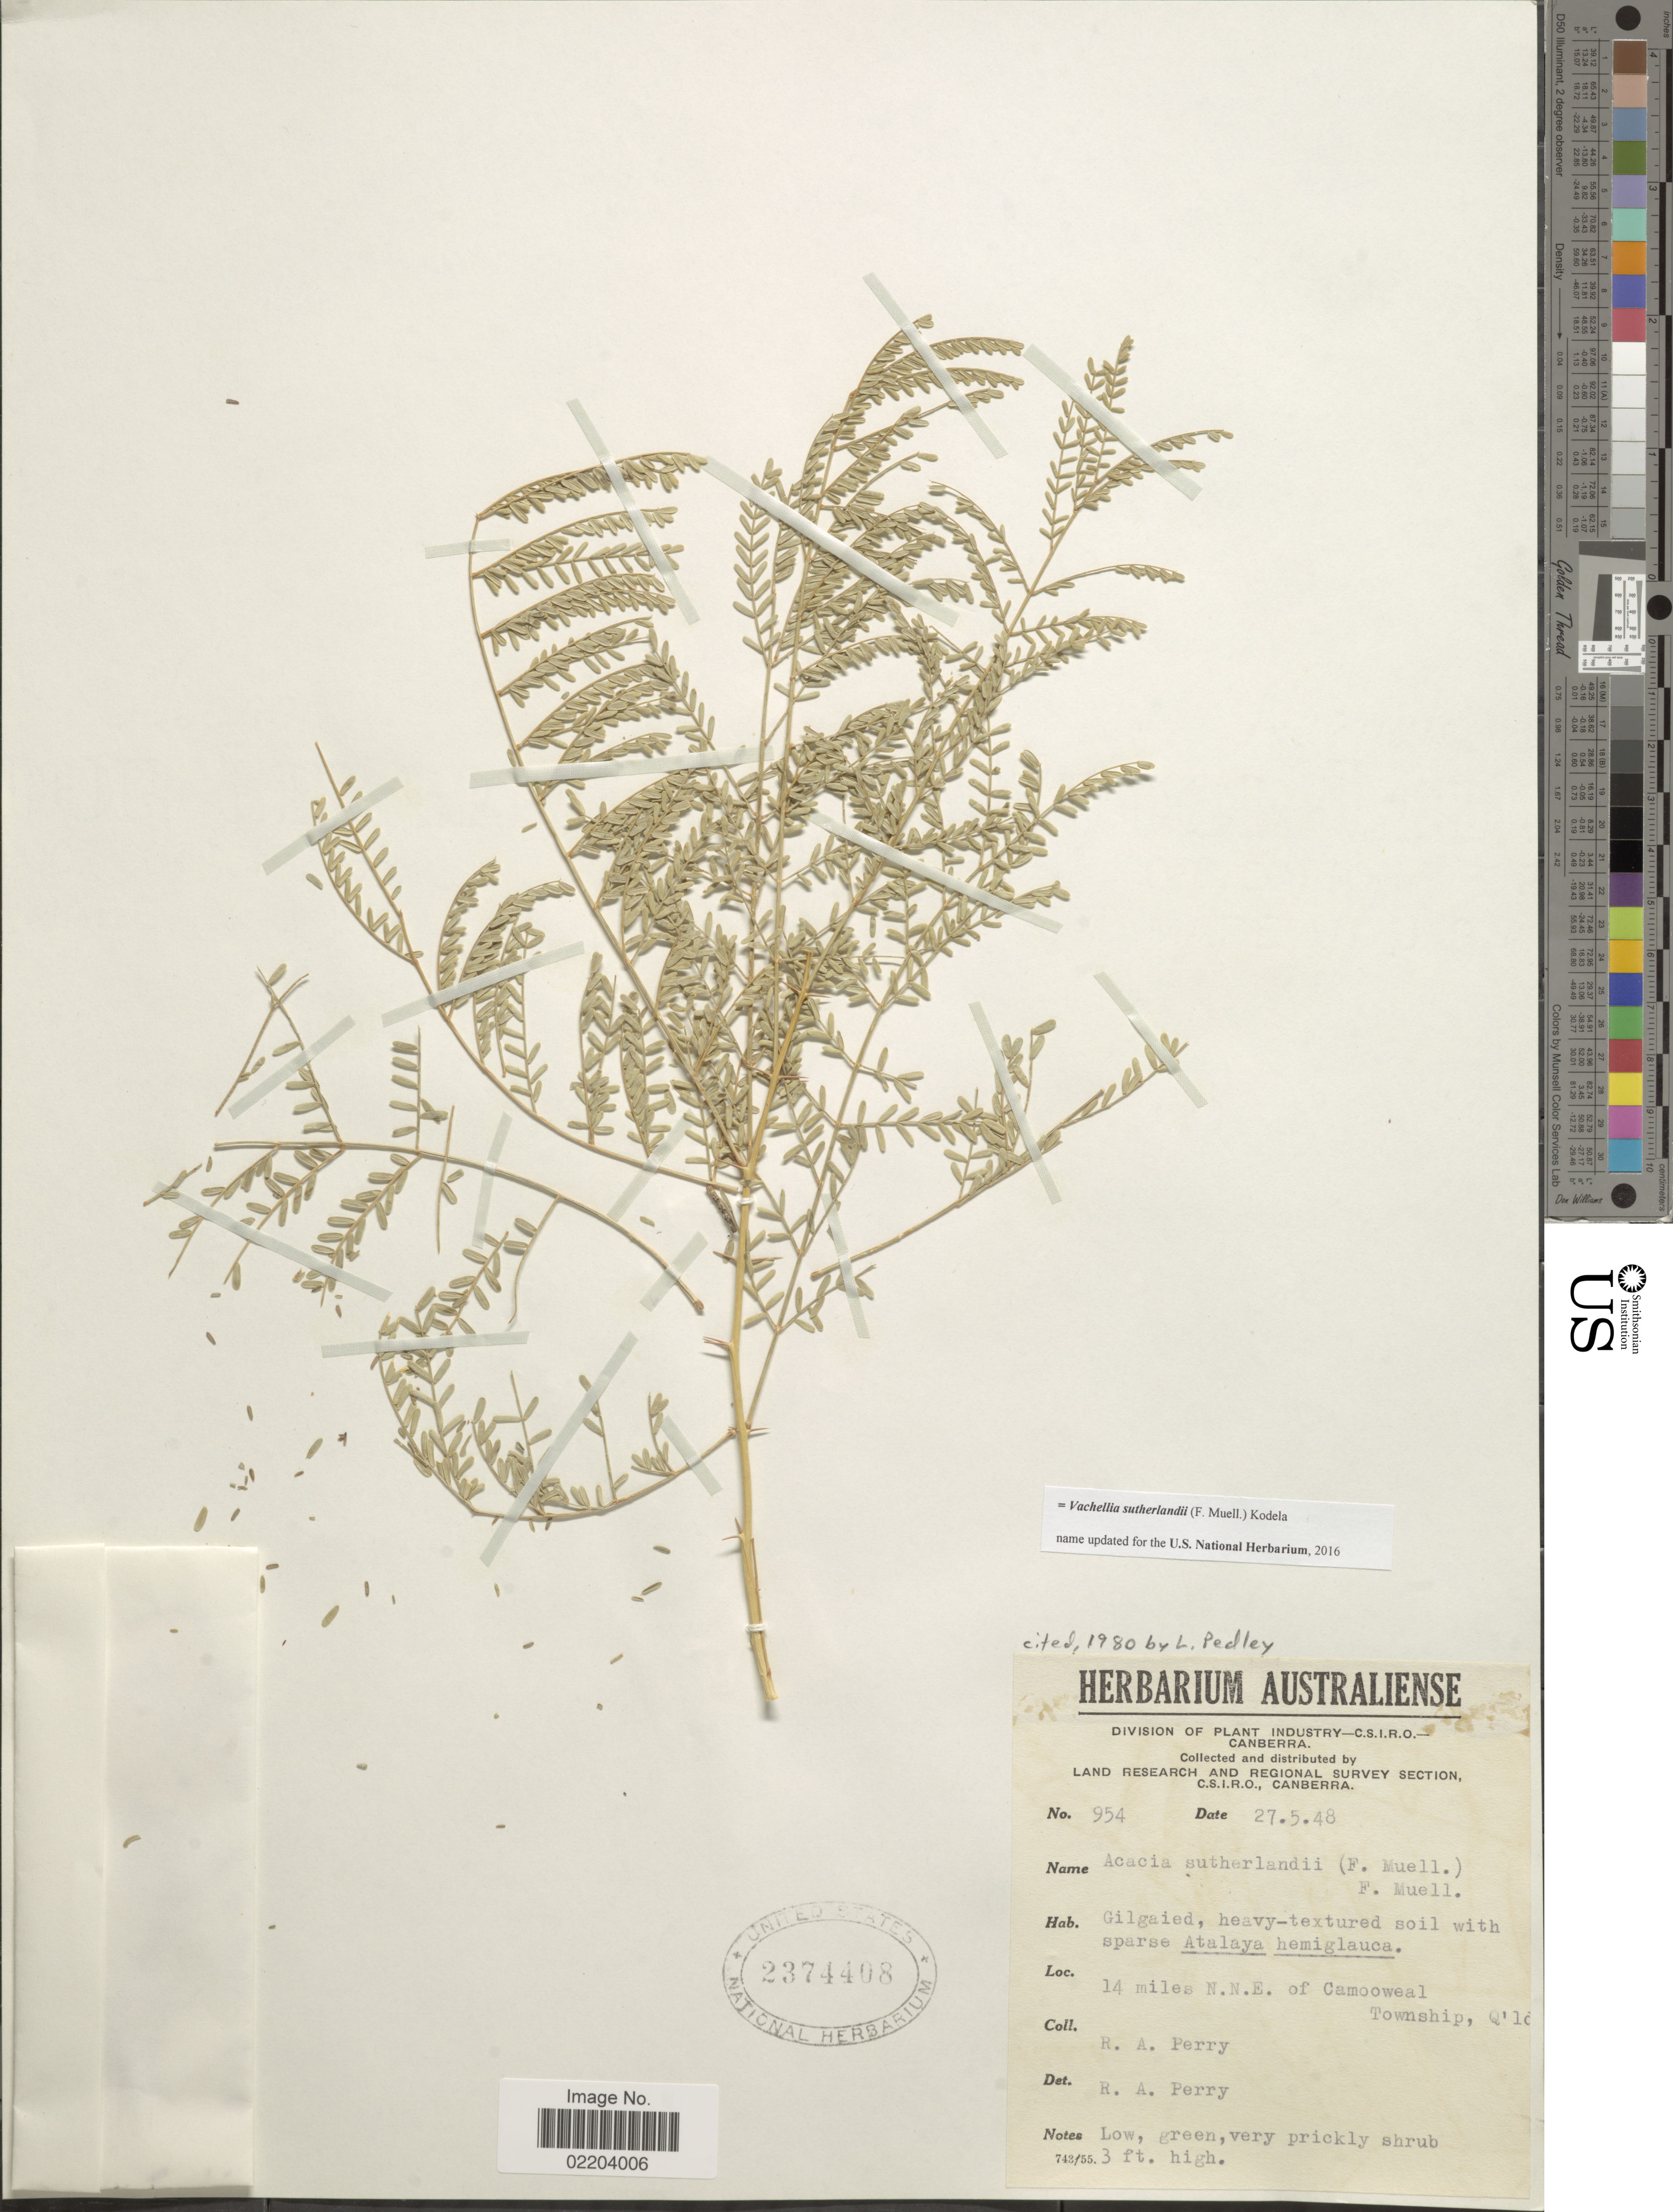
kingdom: Plantae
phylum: Tracheophyta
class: Magnoliopsida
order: Fabales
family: Fabaceae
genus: Vachellia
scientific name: Vachellia sutherlandii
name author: (F. Muell.) Kodela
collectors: Perry, R. A.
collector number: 954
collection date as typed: Transcribed d/m/y: 27/5/48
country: Australia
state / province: Queensland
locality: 14 miles N.N.E. of Camooweal Township, Q'ld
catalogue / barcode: US 2374408